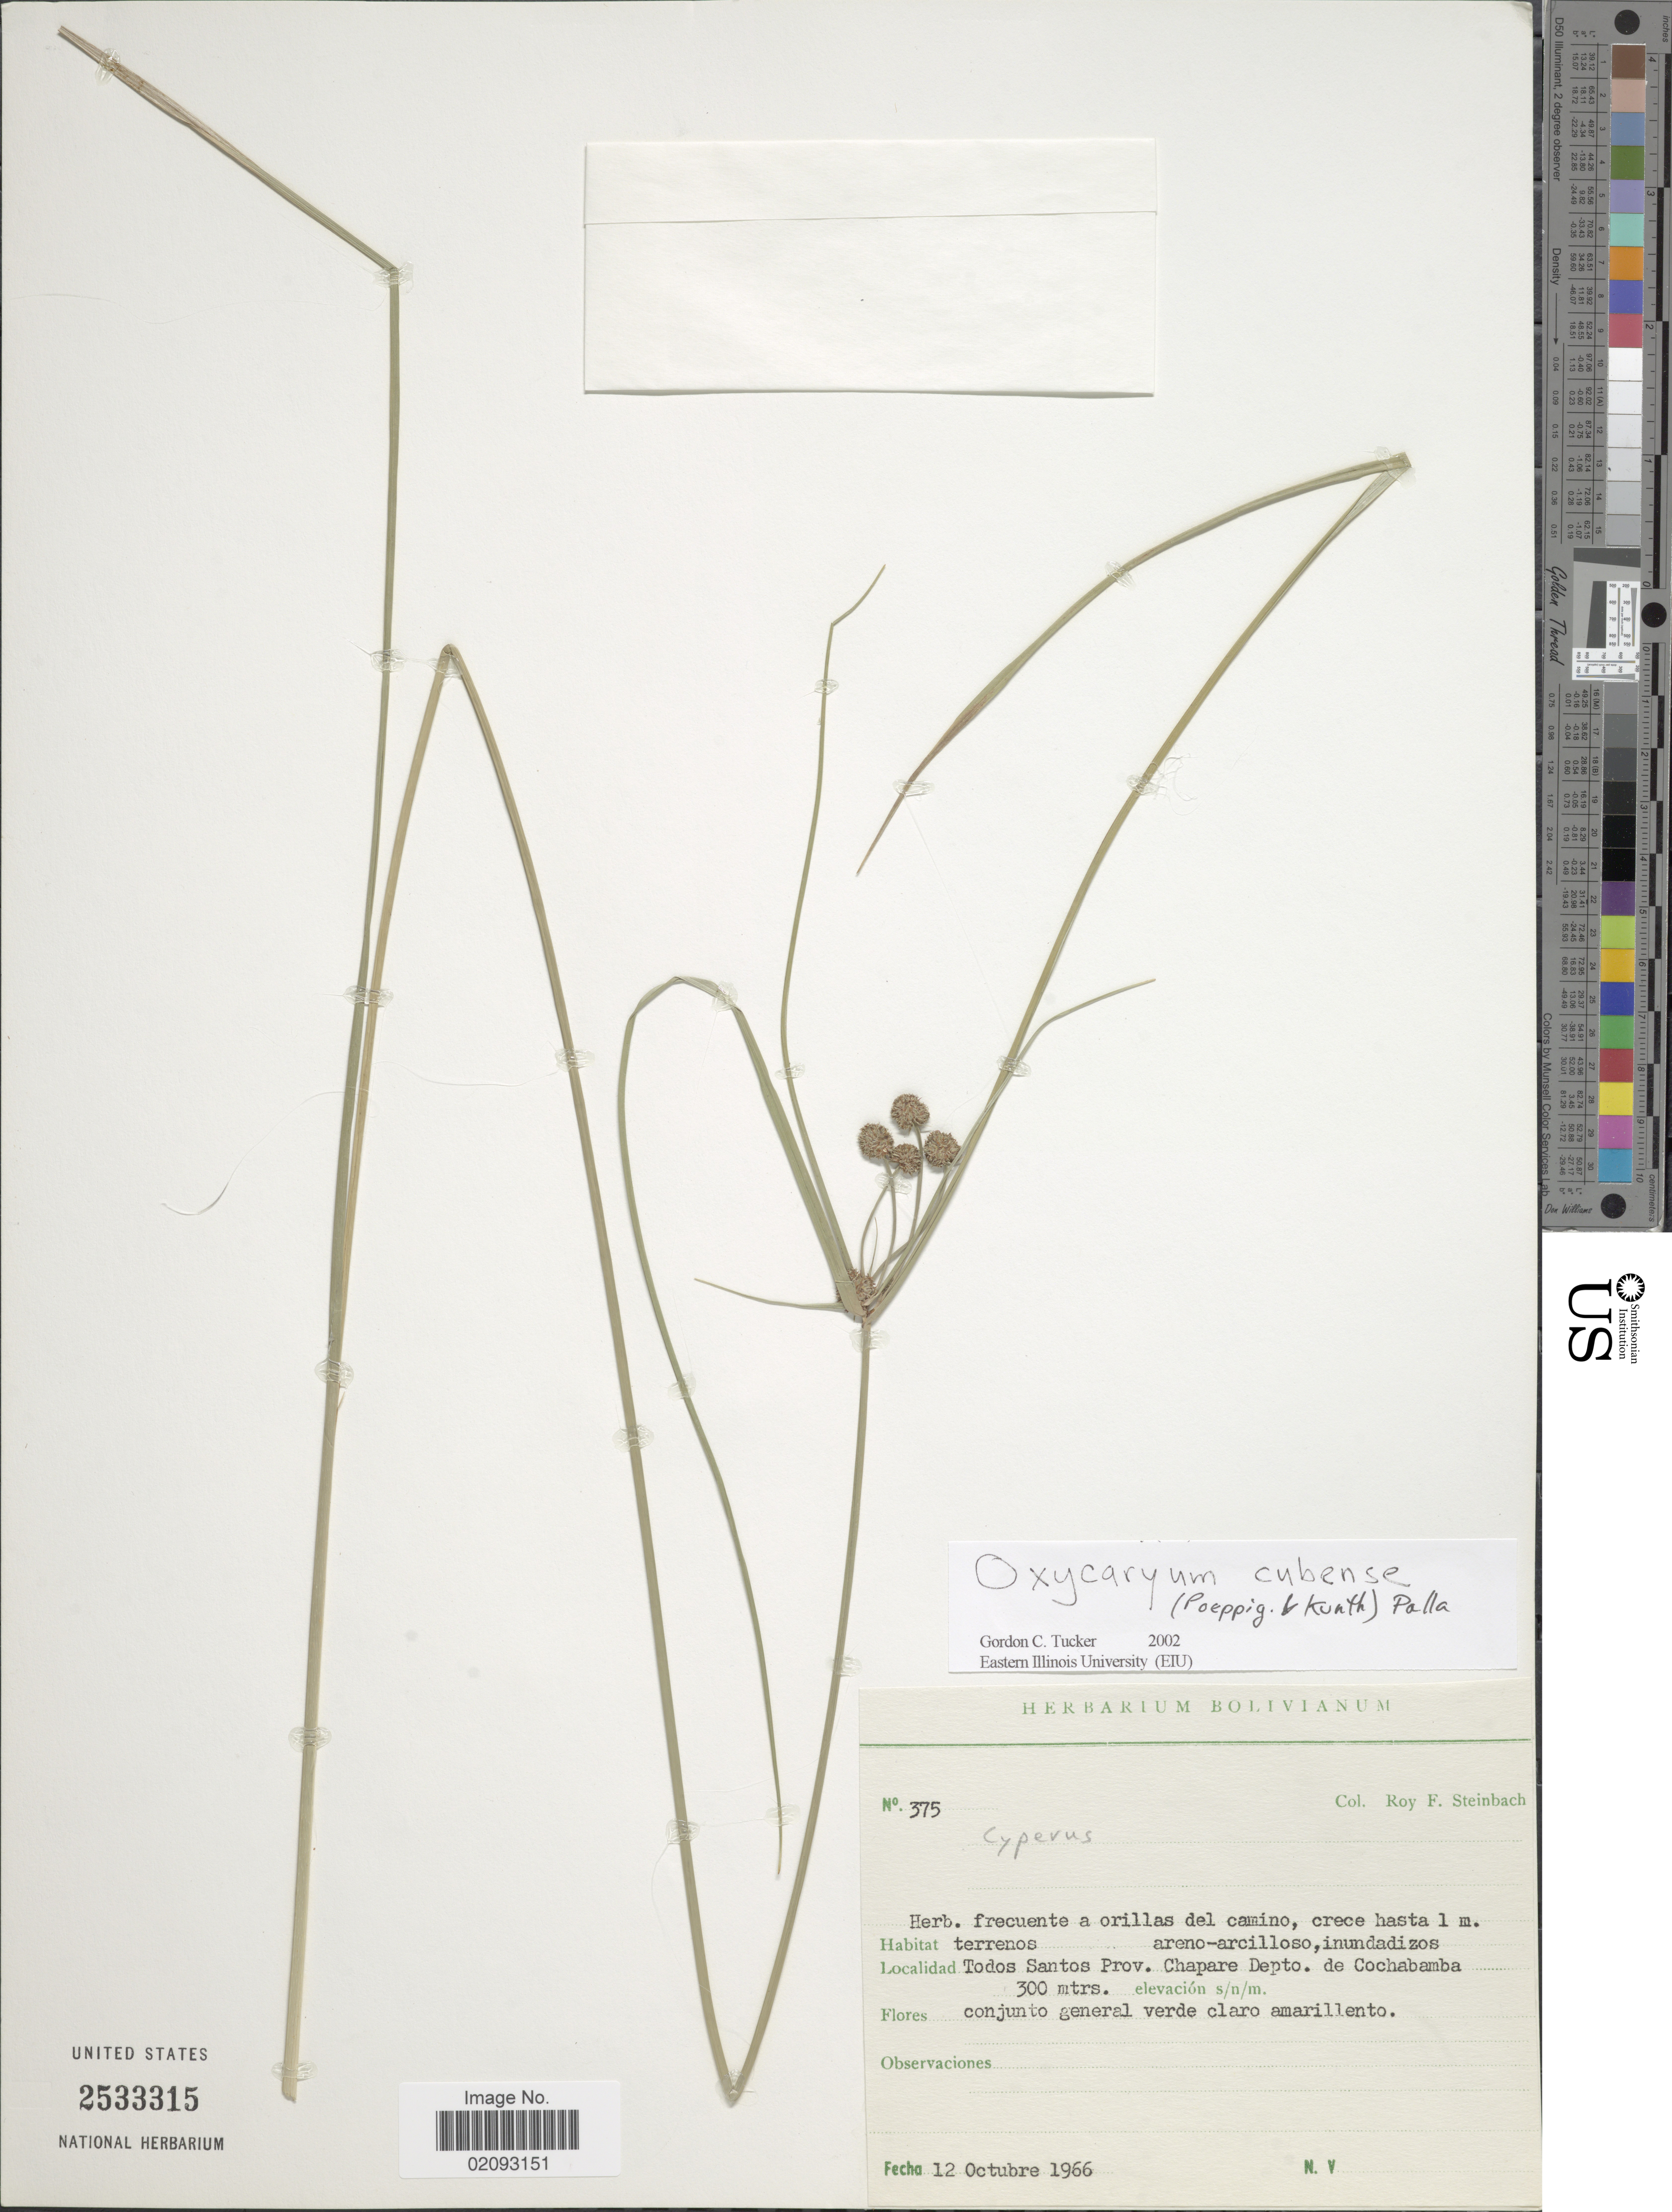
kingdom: Plantae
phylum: Tracheophyta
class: Liliopsida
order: Poales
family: Cyperaceae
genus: Cyperus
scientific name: Cyperus blepharoleptos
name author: Steud.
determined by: Strong, M. T., (US), Smithsonian Institution - National Museum of Natural History (UNITED STATES)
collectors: R. F. Steinbach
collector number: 375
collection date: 1966-10-12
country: Bolivia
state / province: Cochabamba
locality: Todos Santos Prov. Chapare, Depto Cochabamba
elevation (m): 300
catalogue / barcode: US 2533315